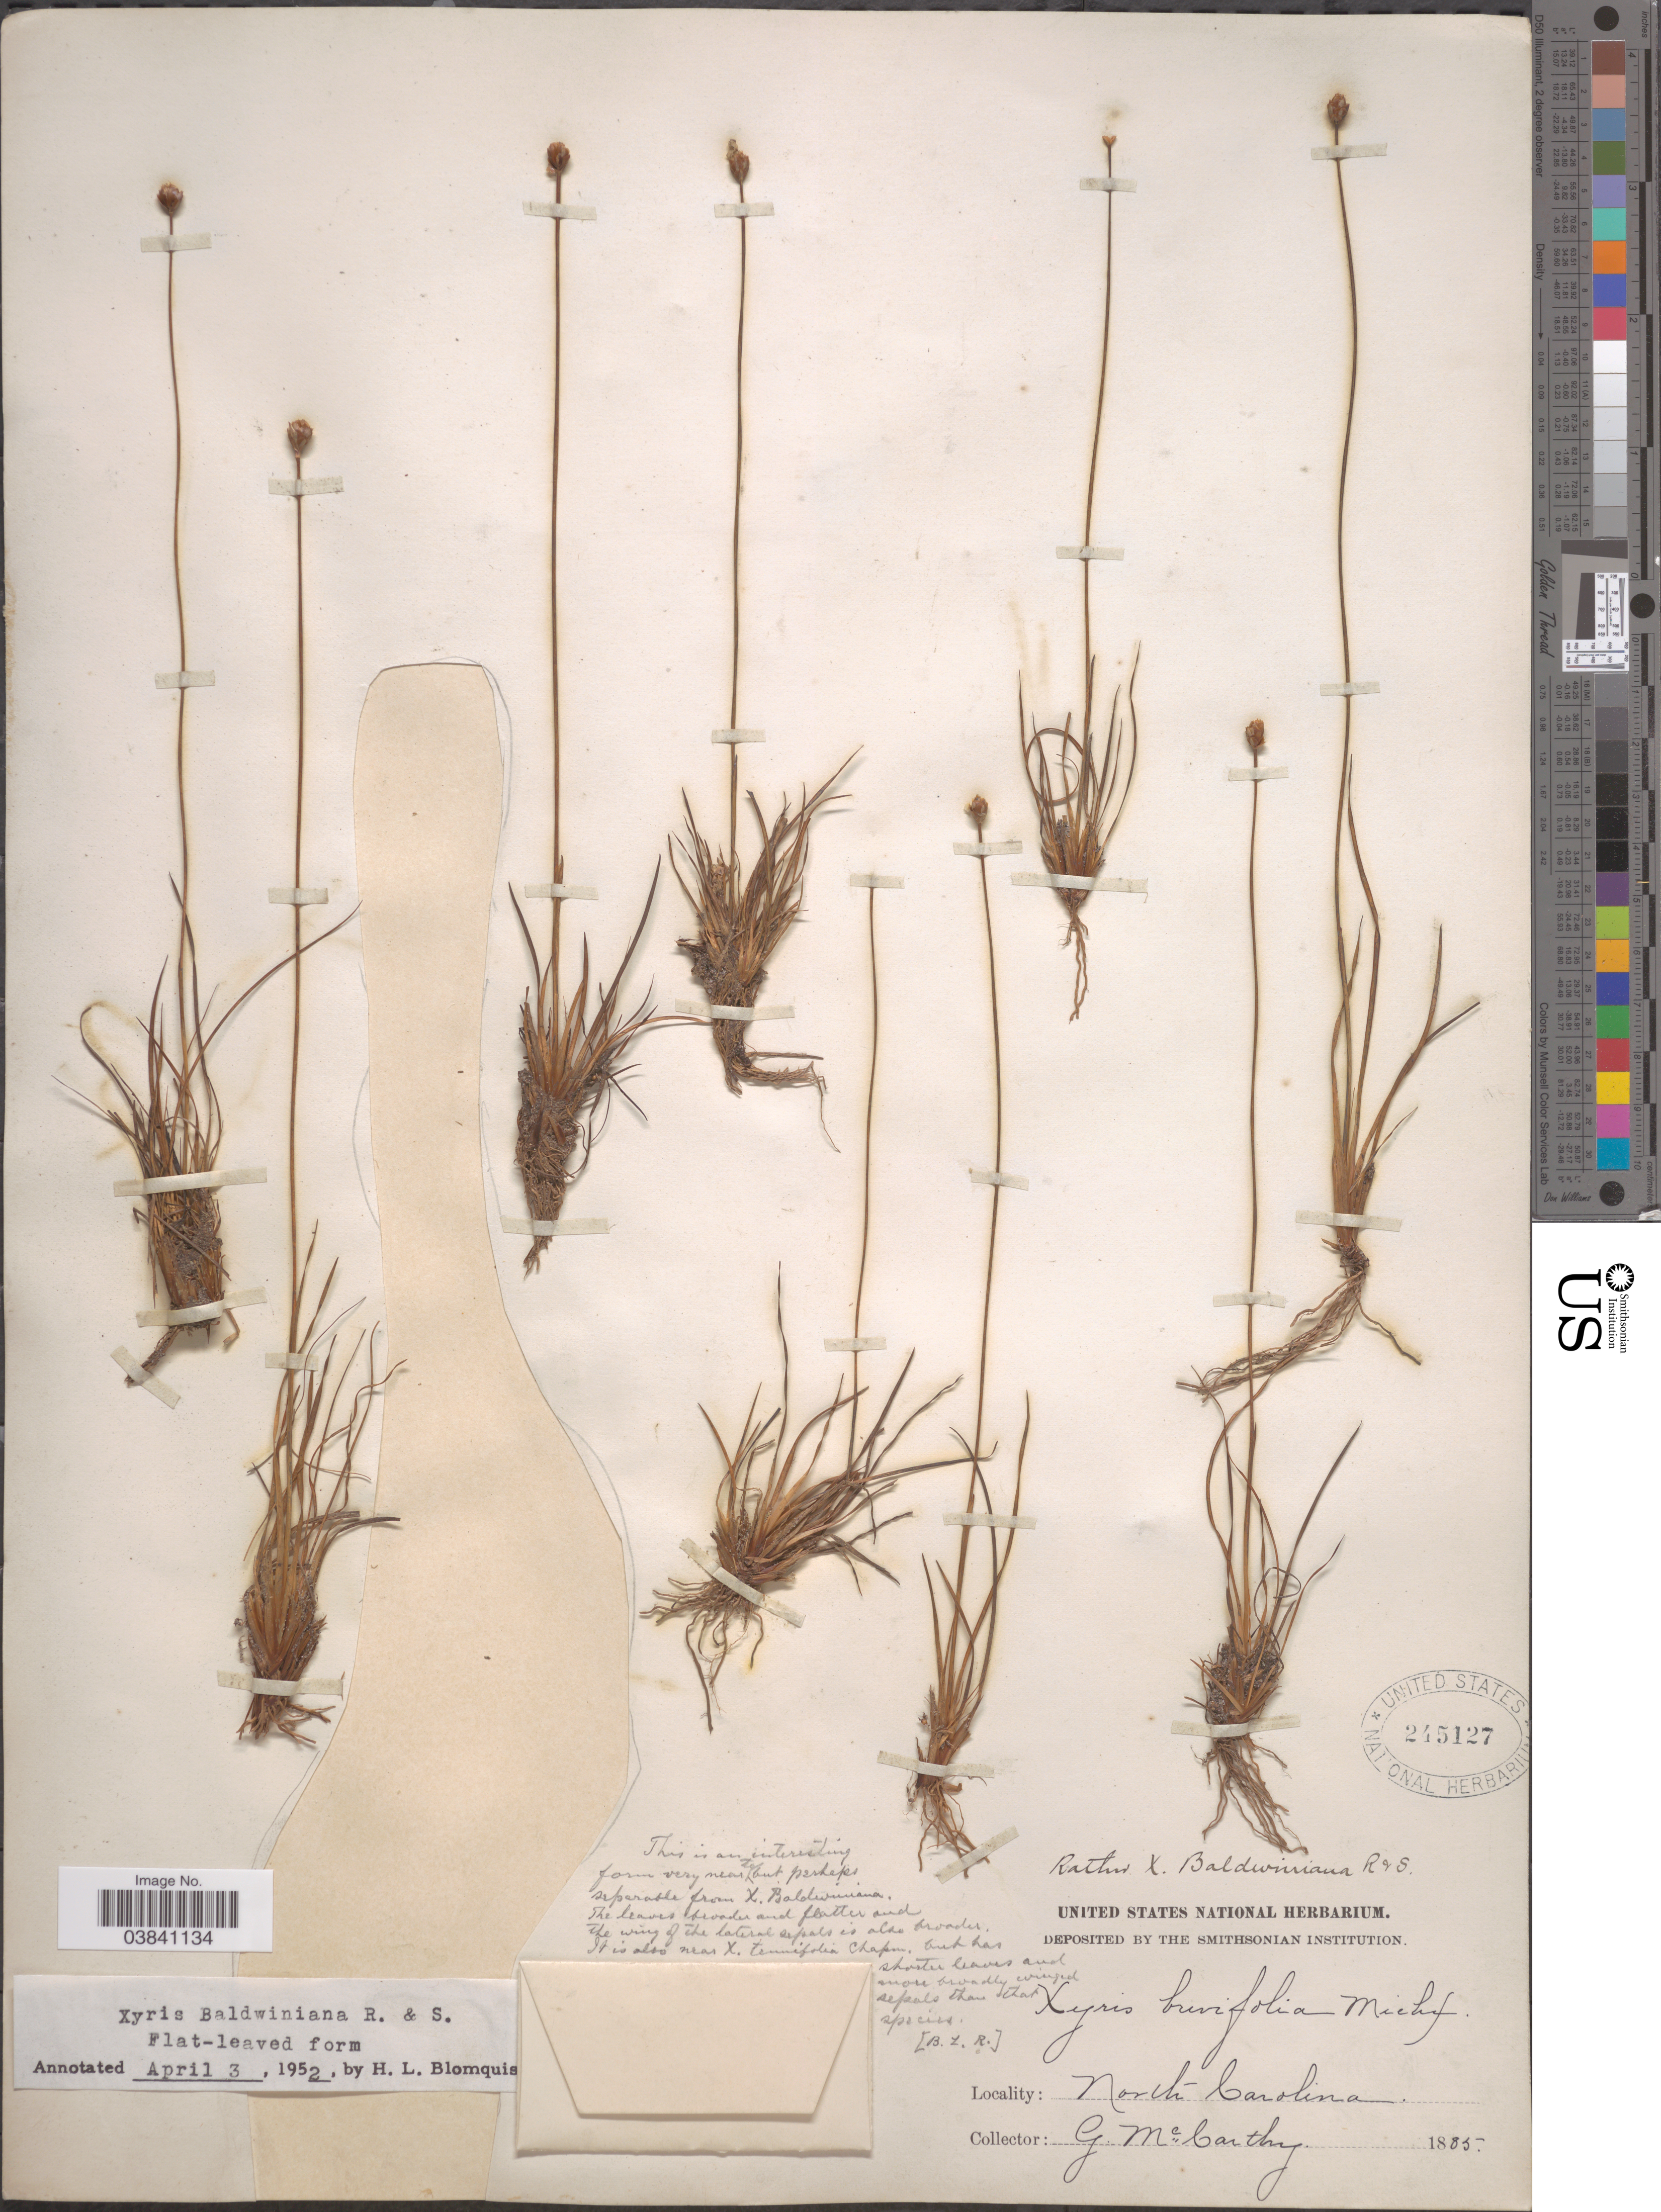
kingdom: Plantae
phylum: Tracheophyta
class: Liliopsida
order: Poales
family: Xyridaceae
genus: Xyris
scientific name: Xyris baldwiniana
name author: Schult.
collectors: G. McCarthy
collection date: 1885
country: United States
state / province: North Carolina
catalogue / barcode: US 245127